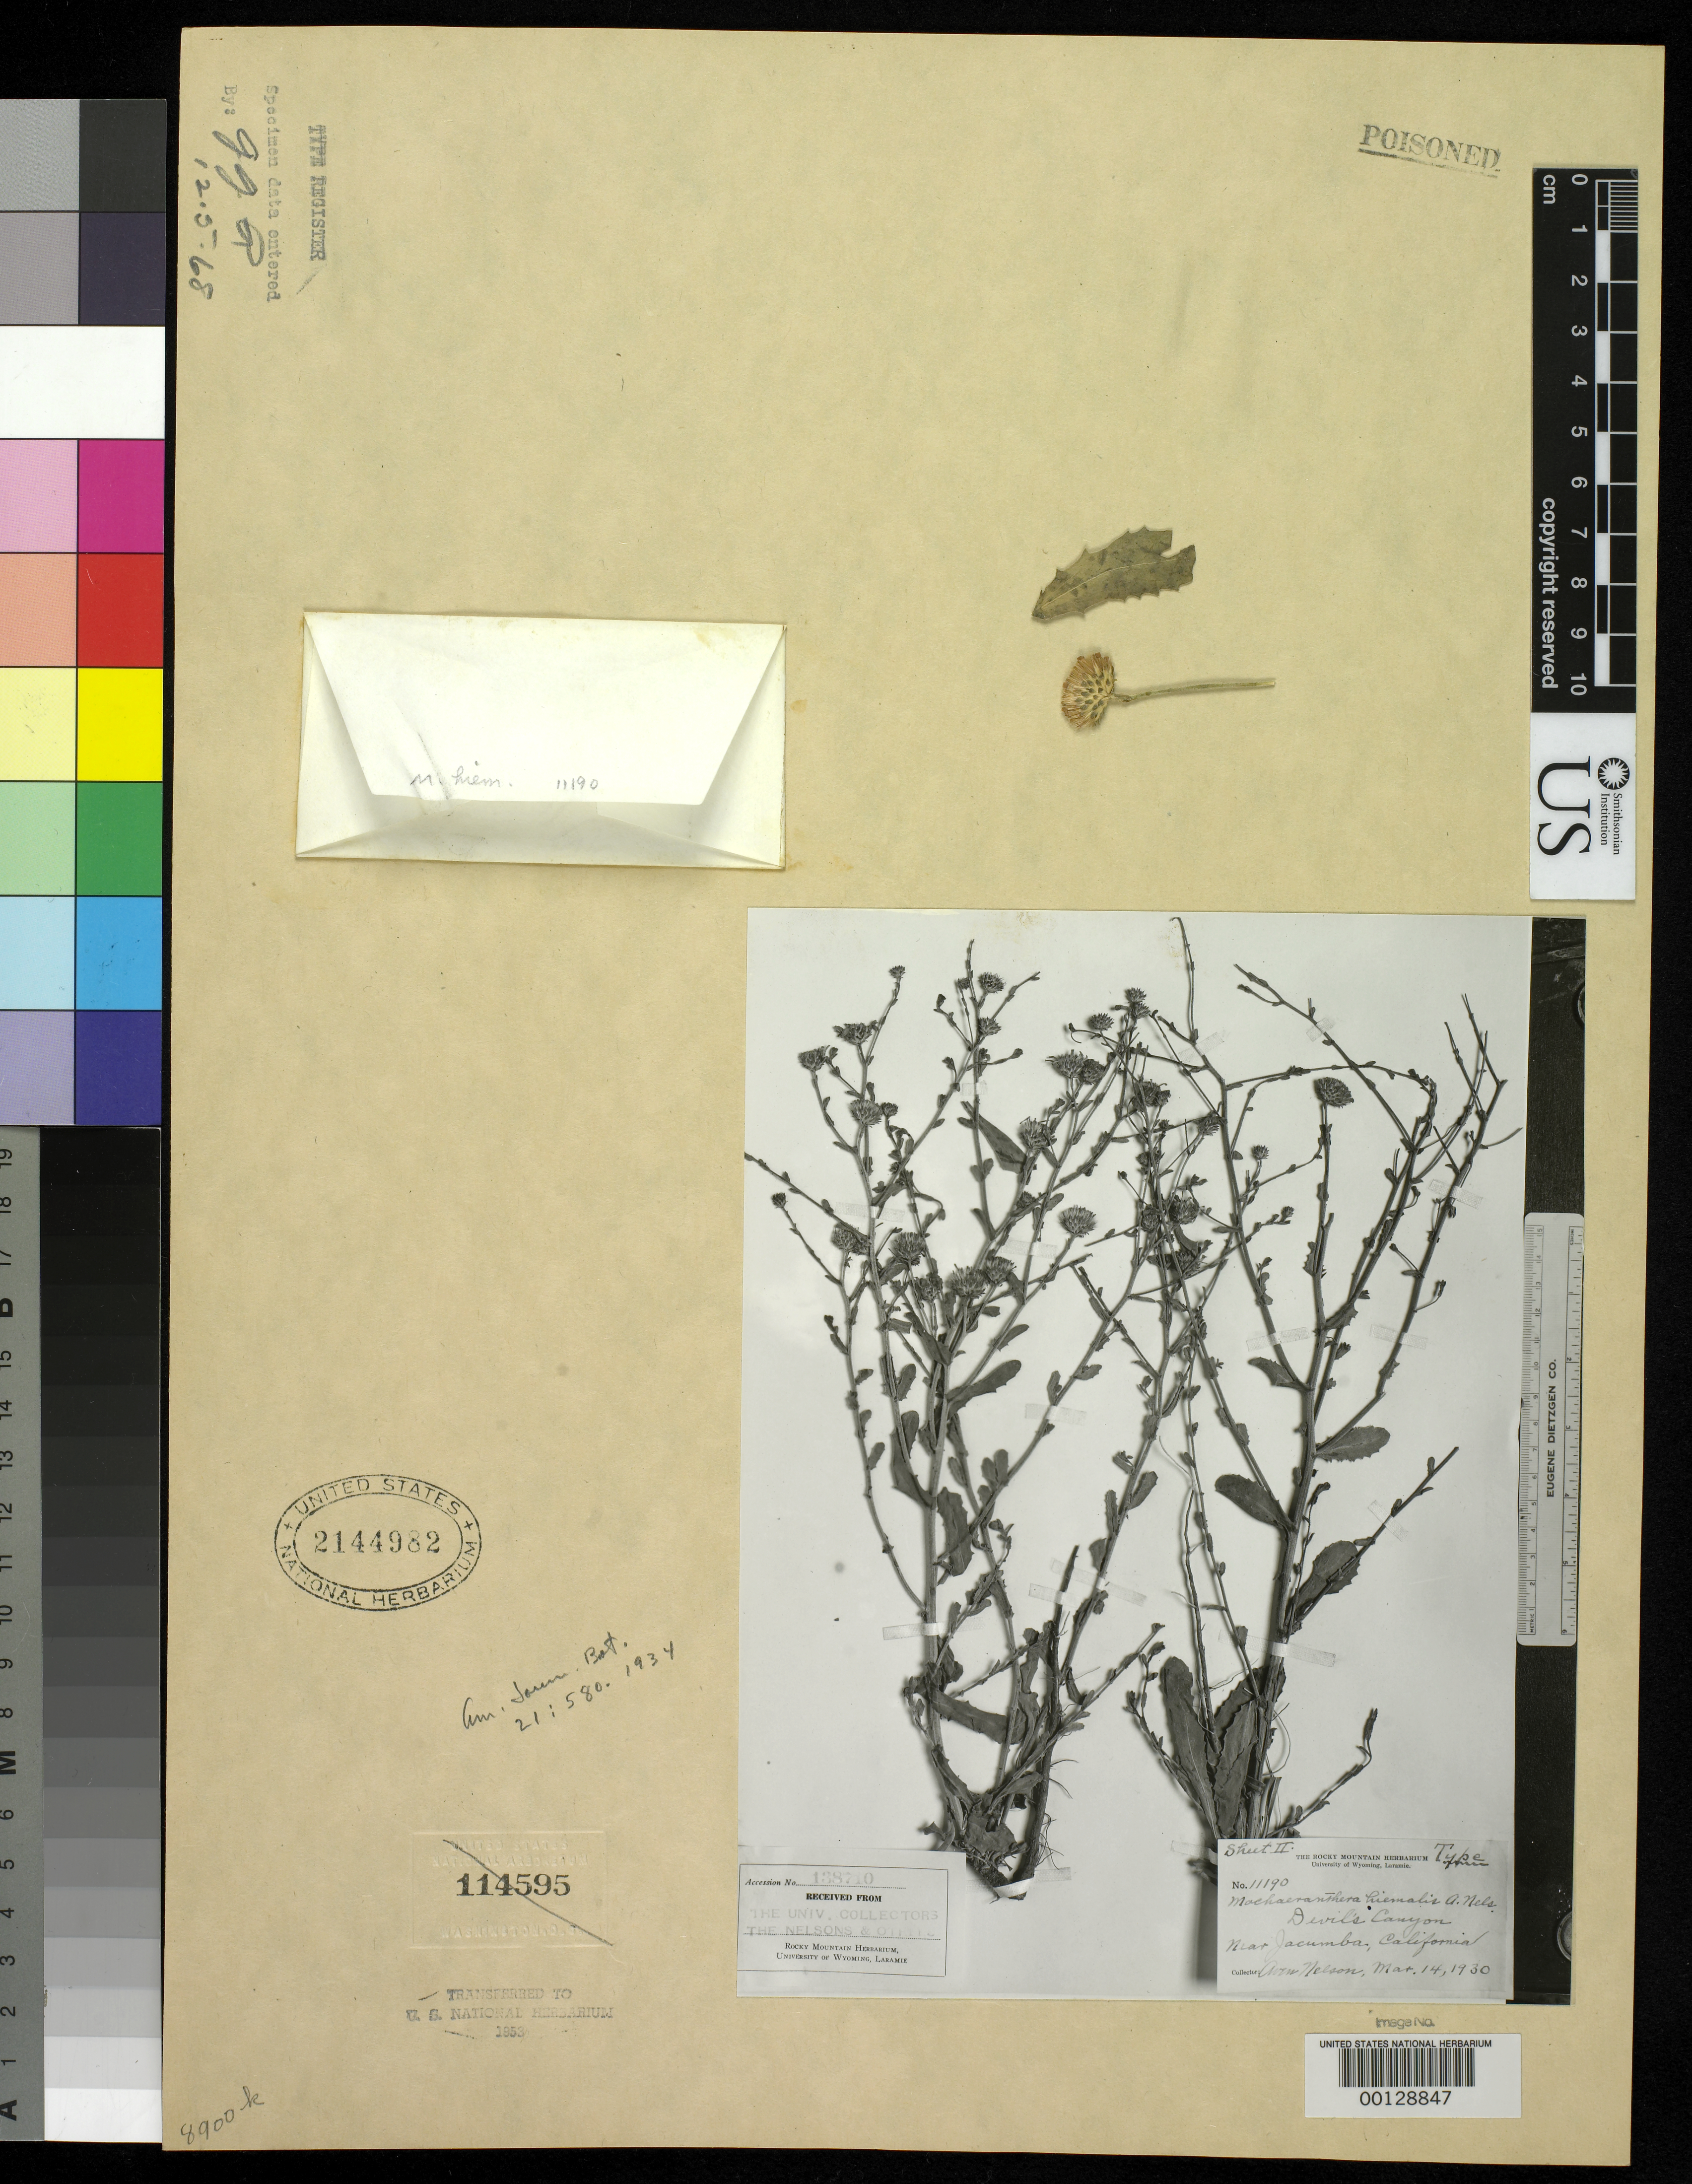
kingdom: Plantae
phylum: Tracheophyta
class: Magnoliopsida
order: Asterales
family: Asteraceae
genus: Machaeranthera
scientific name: Machaeranthera hiemalis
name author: A. Nelson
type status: Type Fragment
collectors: A. Nelson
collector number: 11190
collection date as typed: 14 Mar 1930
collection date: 1930-03-14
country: United States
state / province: Wyoming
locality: Devils Canyon.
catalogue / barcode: US 2144982